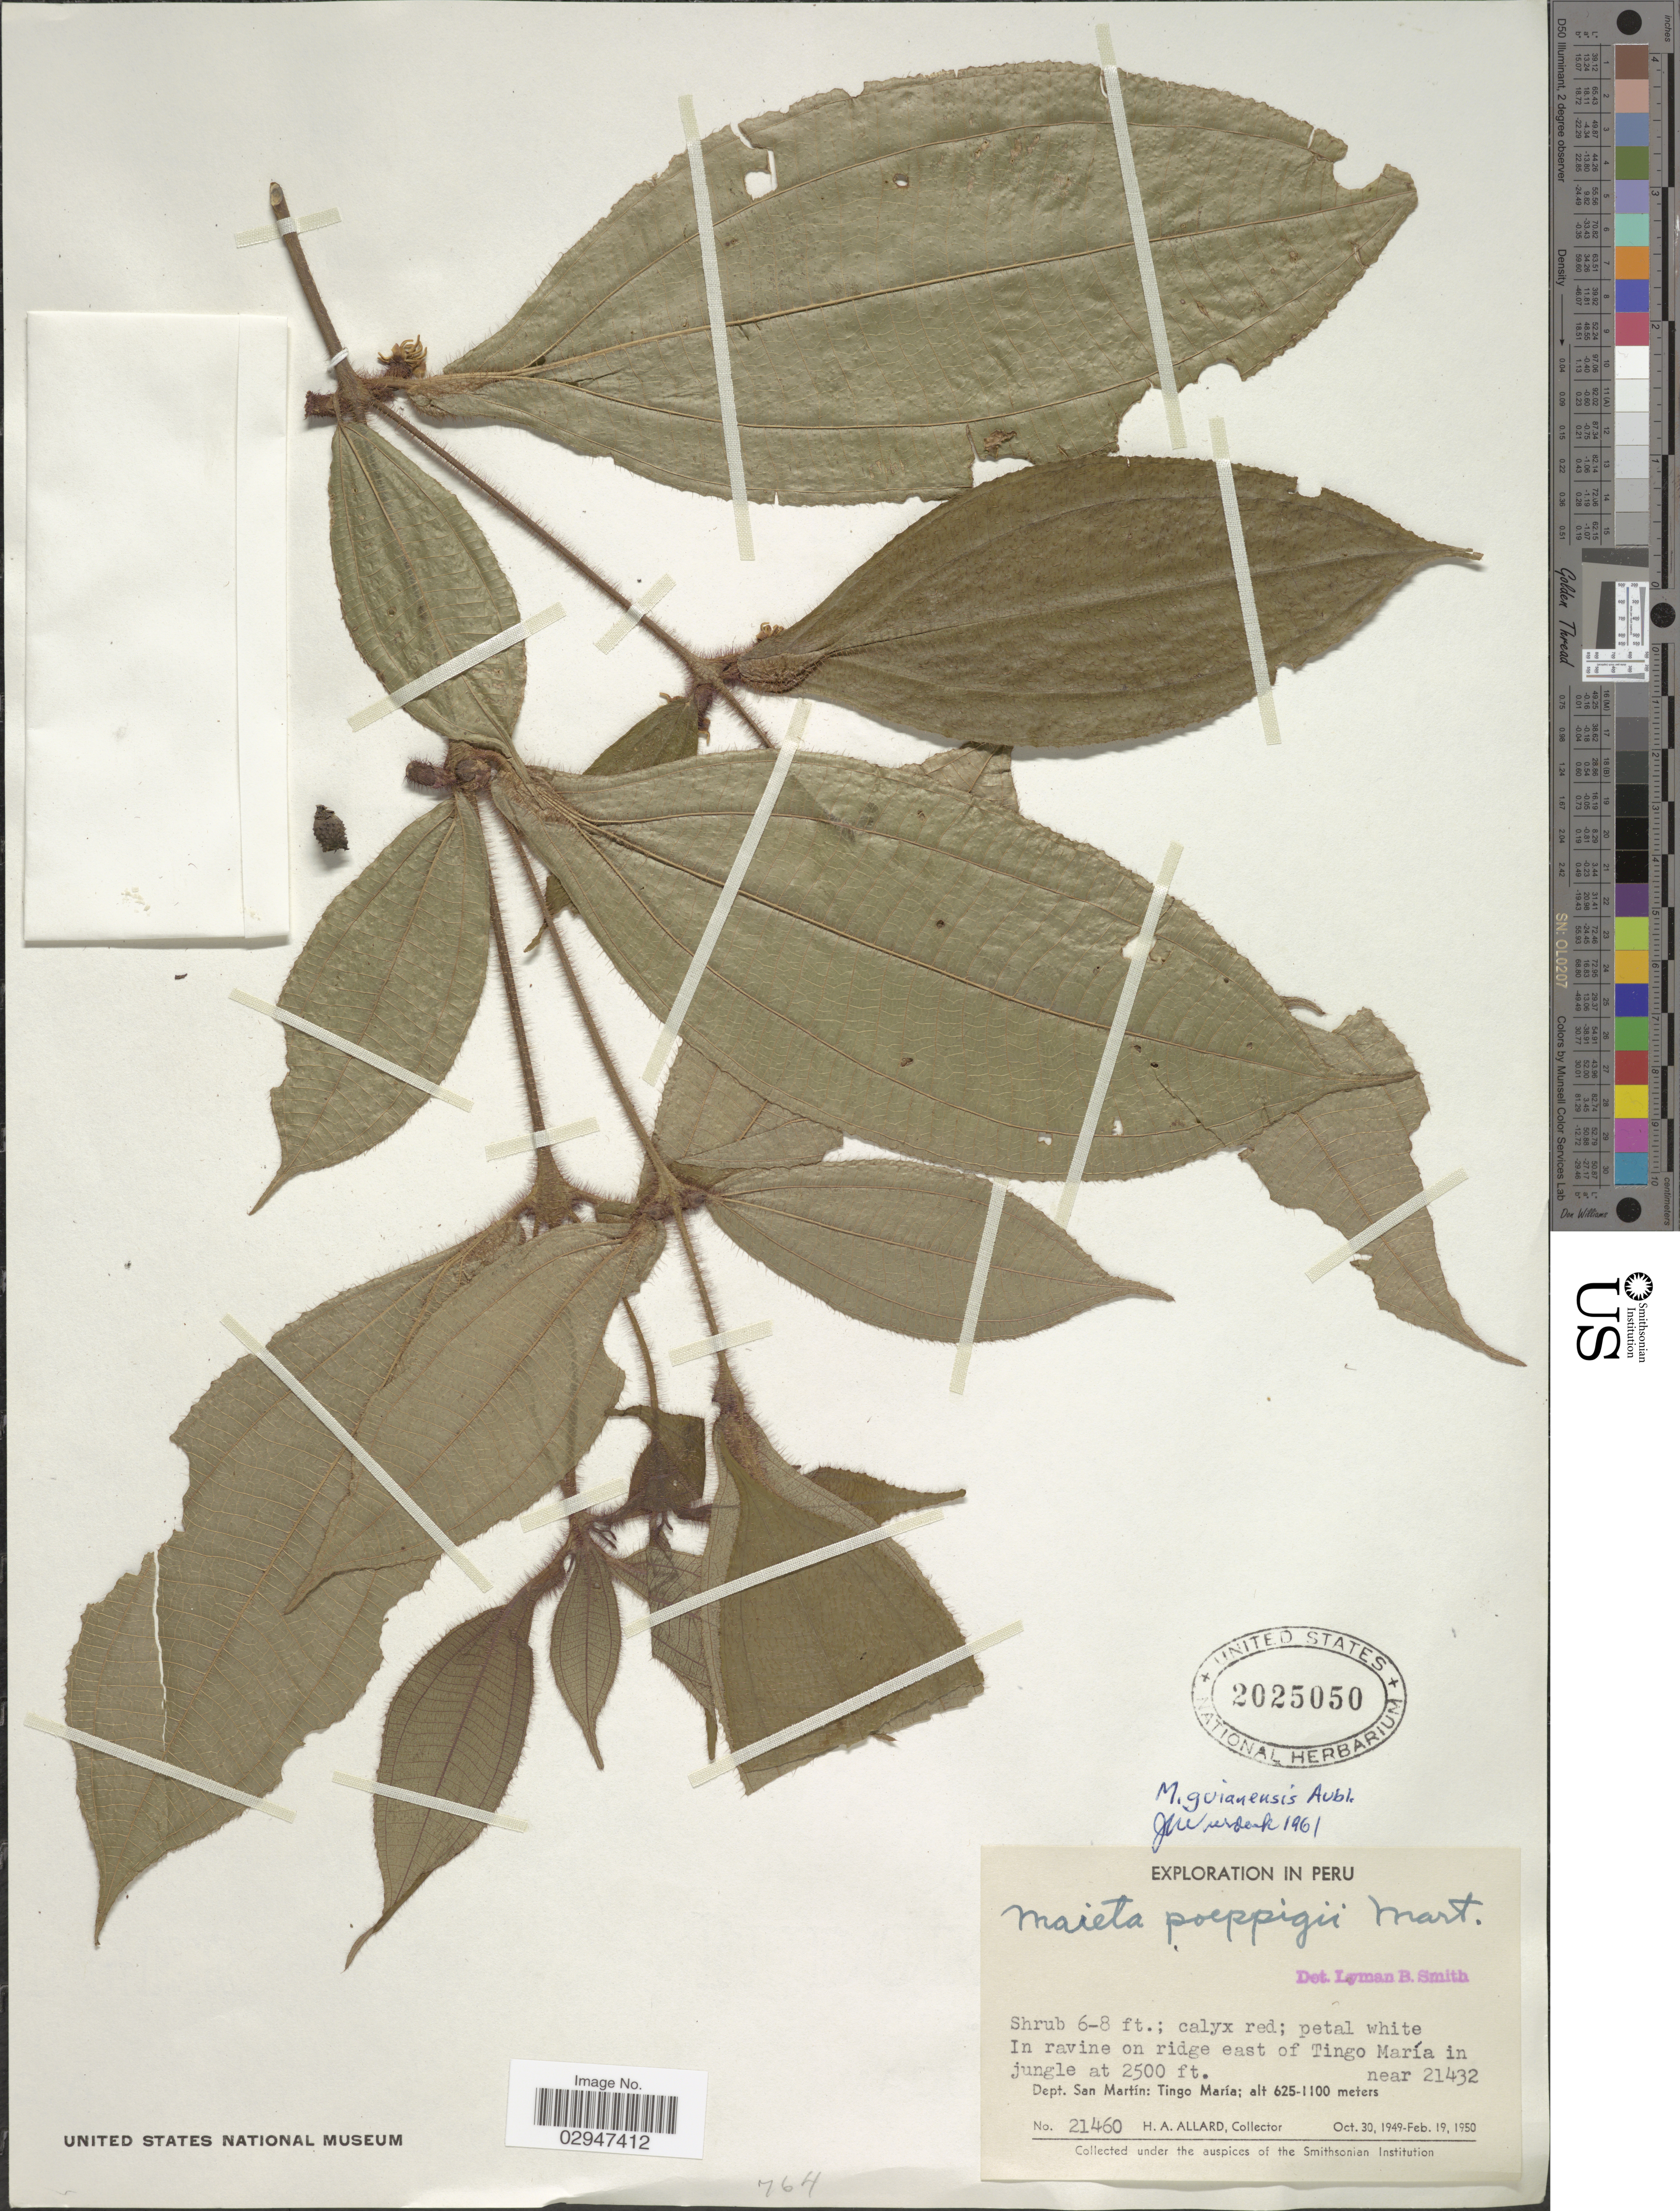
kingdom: Plantae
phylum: Tracheophyta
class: Magnoliopsida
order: Myrtales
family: Melastomataceae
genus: Maieta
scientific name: Maieta guianensis var. guianensis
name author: Aubl.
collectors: H. A. Allard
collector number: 21460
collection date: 1949-10-30/1950-02-19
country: Peru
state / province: San Martín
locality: In ravine on ridge east of Tingo María in jungle near 21432. Dept. San Martín: Tingo María.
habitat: in ravine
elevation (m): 625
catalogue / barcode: US 2025050